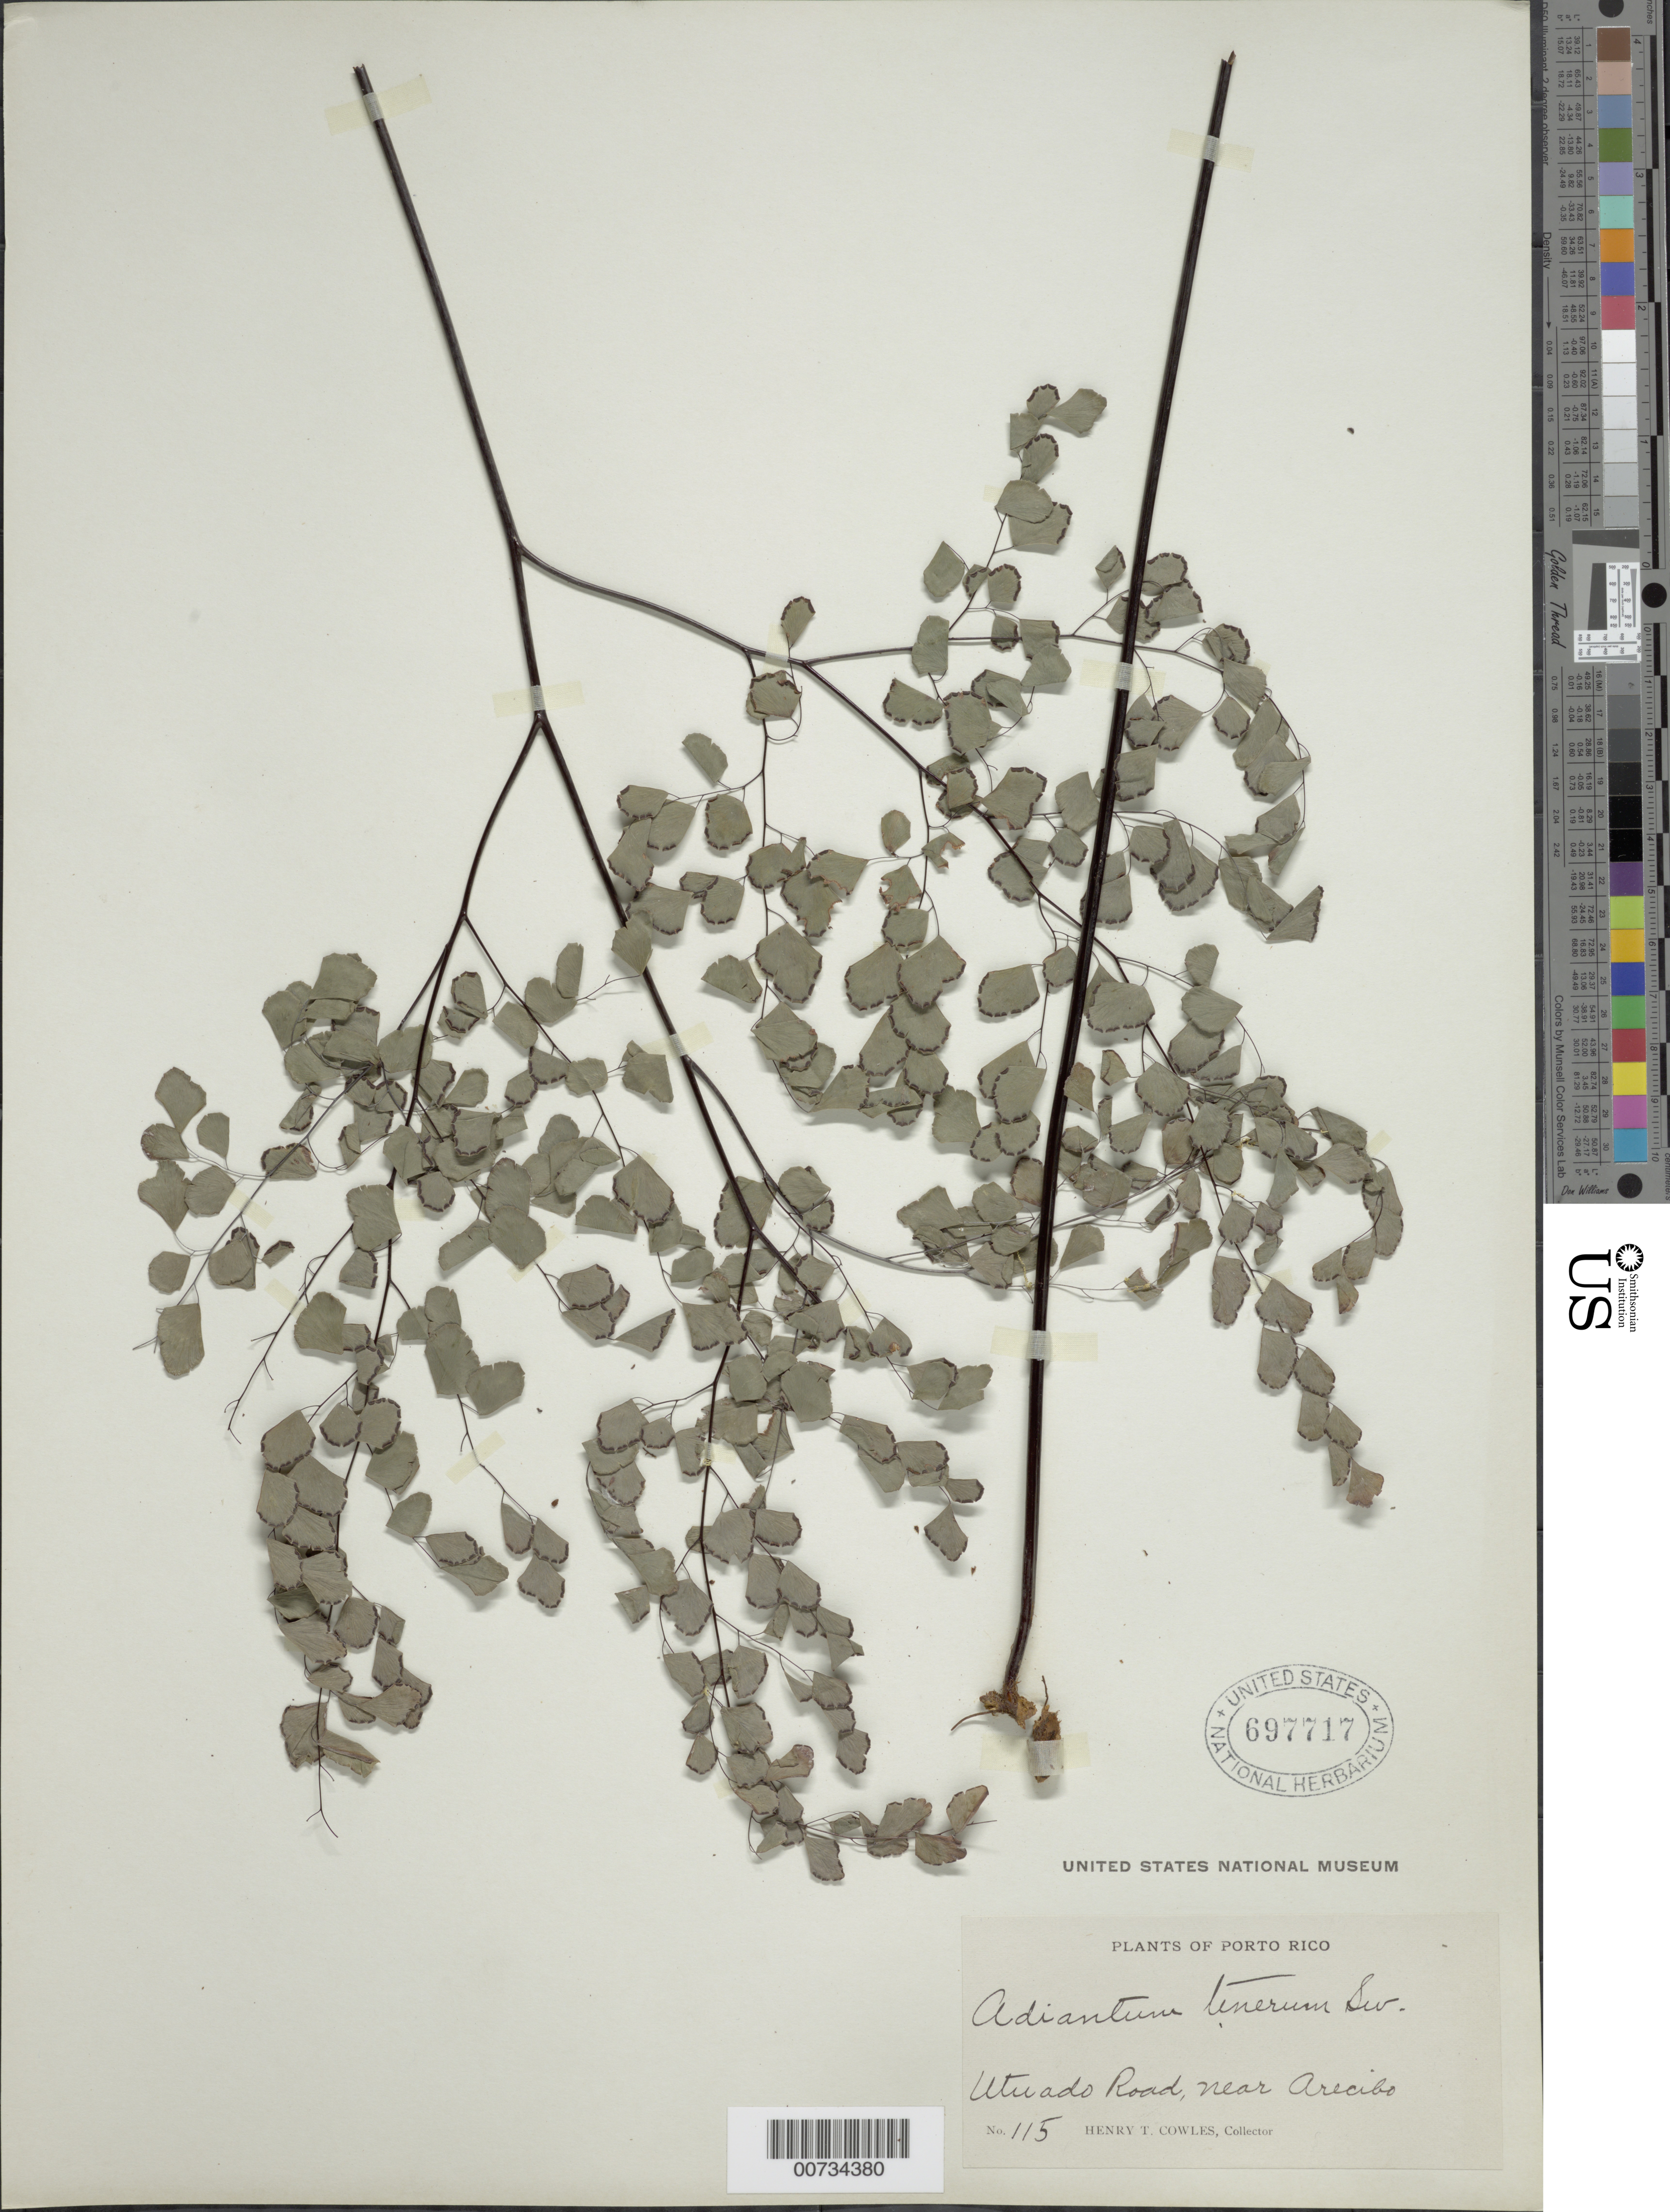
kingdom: Plantae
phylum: Tracheophyta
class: Polypodiopsida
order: Polypodiales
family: Pteridaceae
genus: Adiantum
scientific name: Adiantum tenerum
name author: Sw.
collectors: H. Cowles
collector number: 115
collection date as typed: Sep 1911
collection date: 1911-09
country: Puerto Rico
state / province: Arecibo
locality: Utuado Road, near Arecibo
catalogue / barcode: US 697717